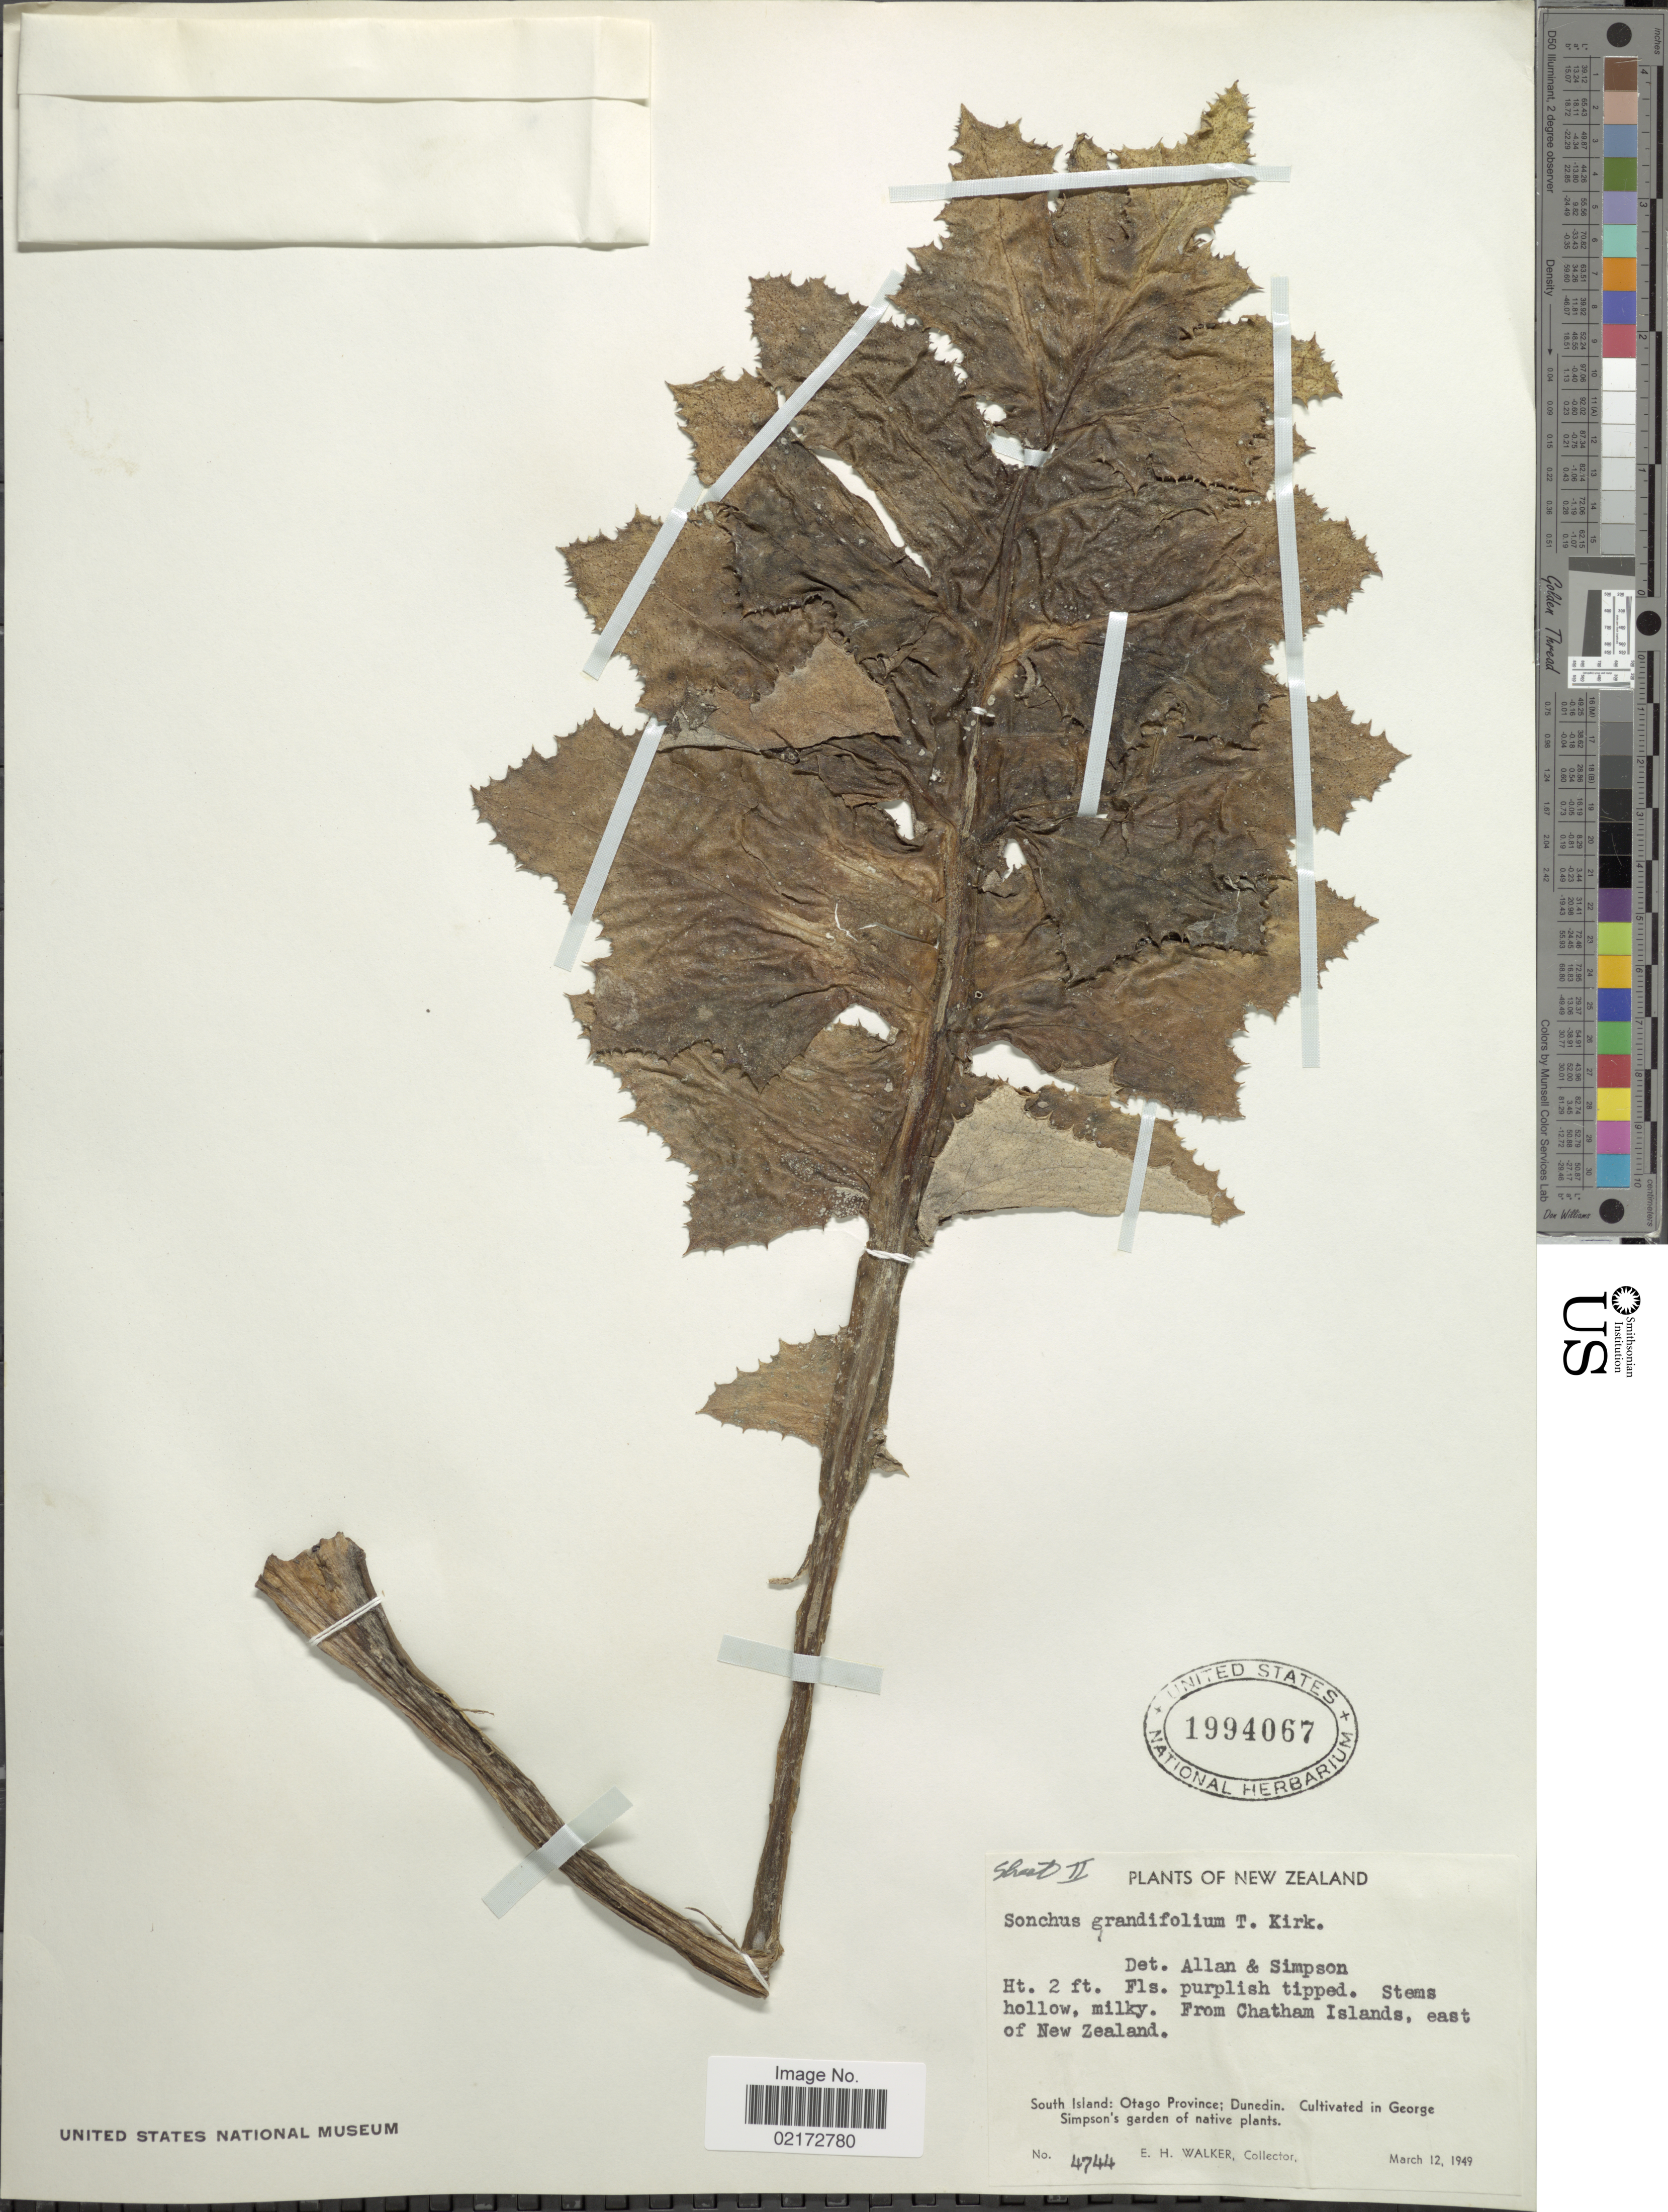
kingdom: Plantae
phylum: Tracheophyta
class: Magnoliopsida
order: Asterales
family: Asteraceae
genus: Sonchus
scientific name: Sonchus grandifolius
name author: Kirk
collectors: E. H. Walker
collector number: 4744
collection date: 1949-03-12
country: New Zealand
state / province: Otago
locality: From Chatham Islands, east of New Zealand. South Island: Otago Province; Dunedin. Cultivated in George Simpson's garden of native plants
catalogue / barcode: US 1994067